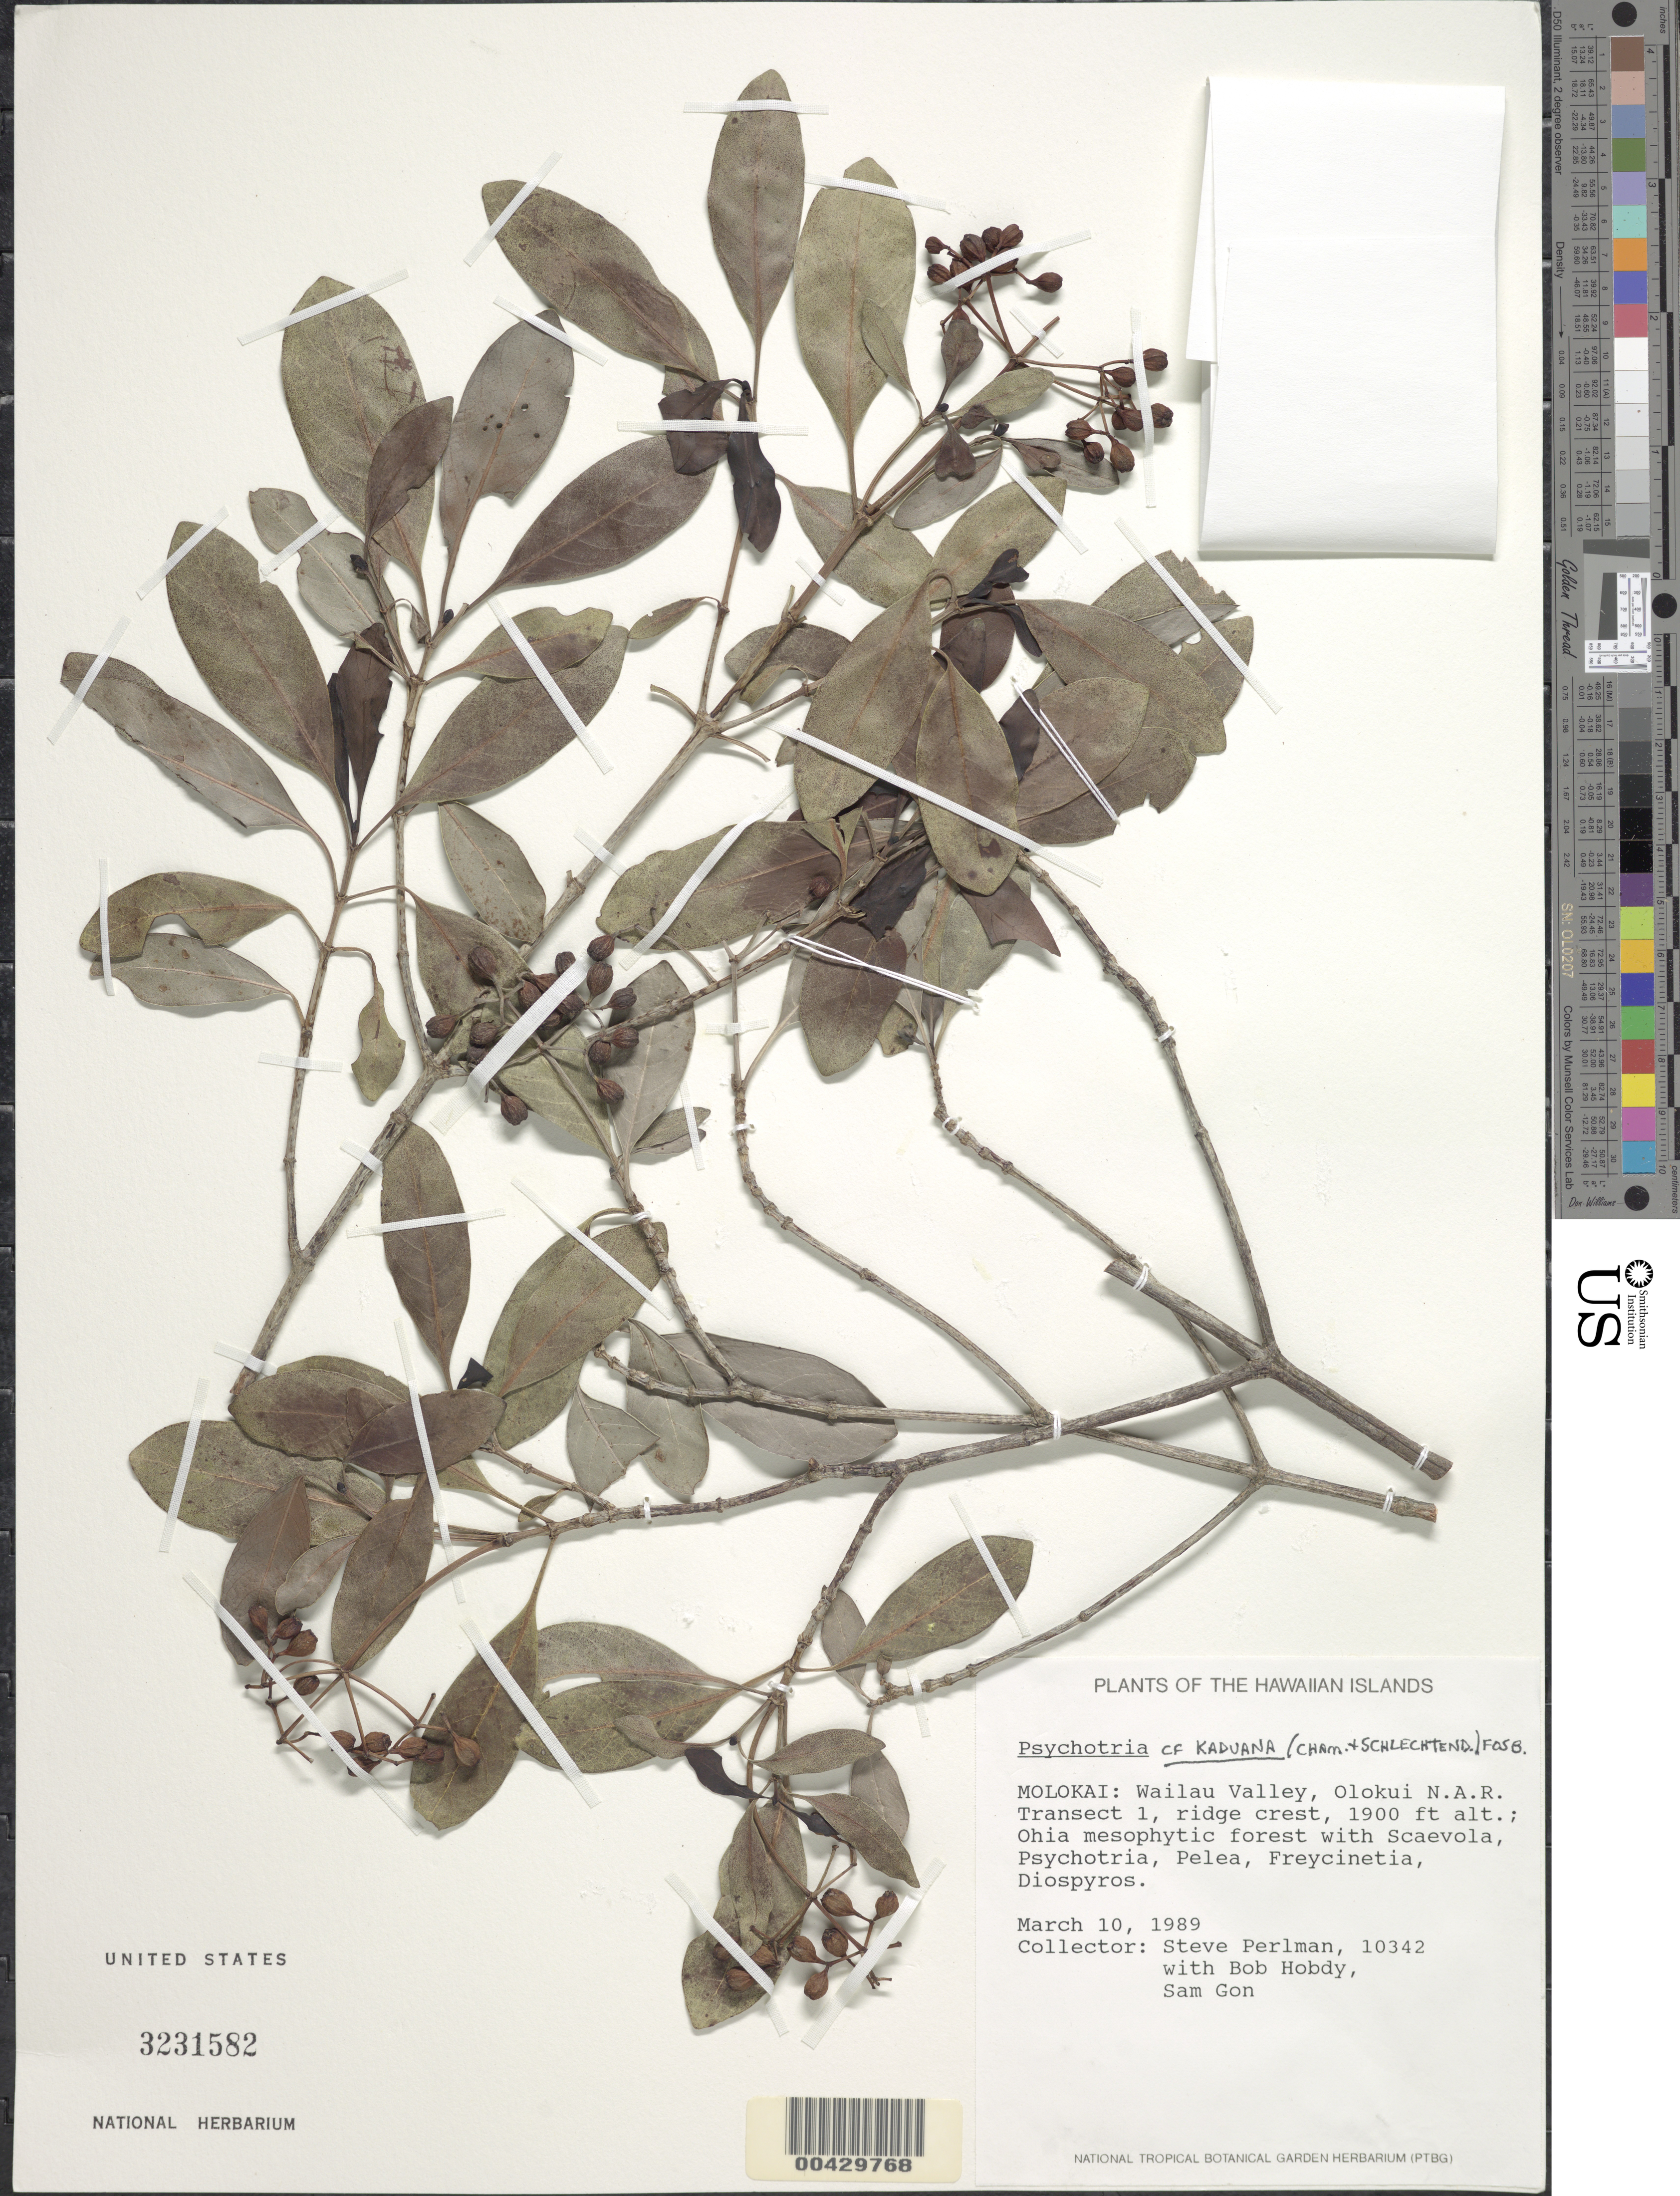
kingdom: Plantae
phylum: Tracheophyta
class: Magnoliopsida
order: Gentianales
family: Rubiaceae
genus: Psychotria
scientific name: Psychotria sp.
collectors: S. P. Perlman, B. Hobdy & S. Gon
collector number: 10342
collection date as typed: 10 Mar 1989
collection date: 1989-03-10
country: United States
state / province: Hawaii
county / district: Maui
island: Moloka'i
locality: Wailau Valley, Olokui N.A.R. Transect 1, ridge crest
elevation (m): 579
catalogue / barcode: US 3231582